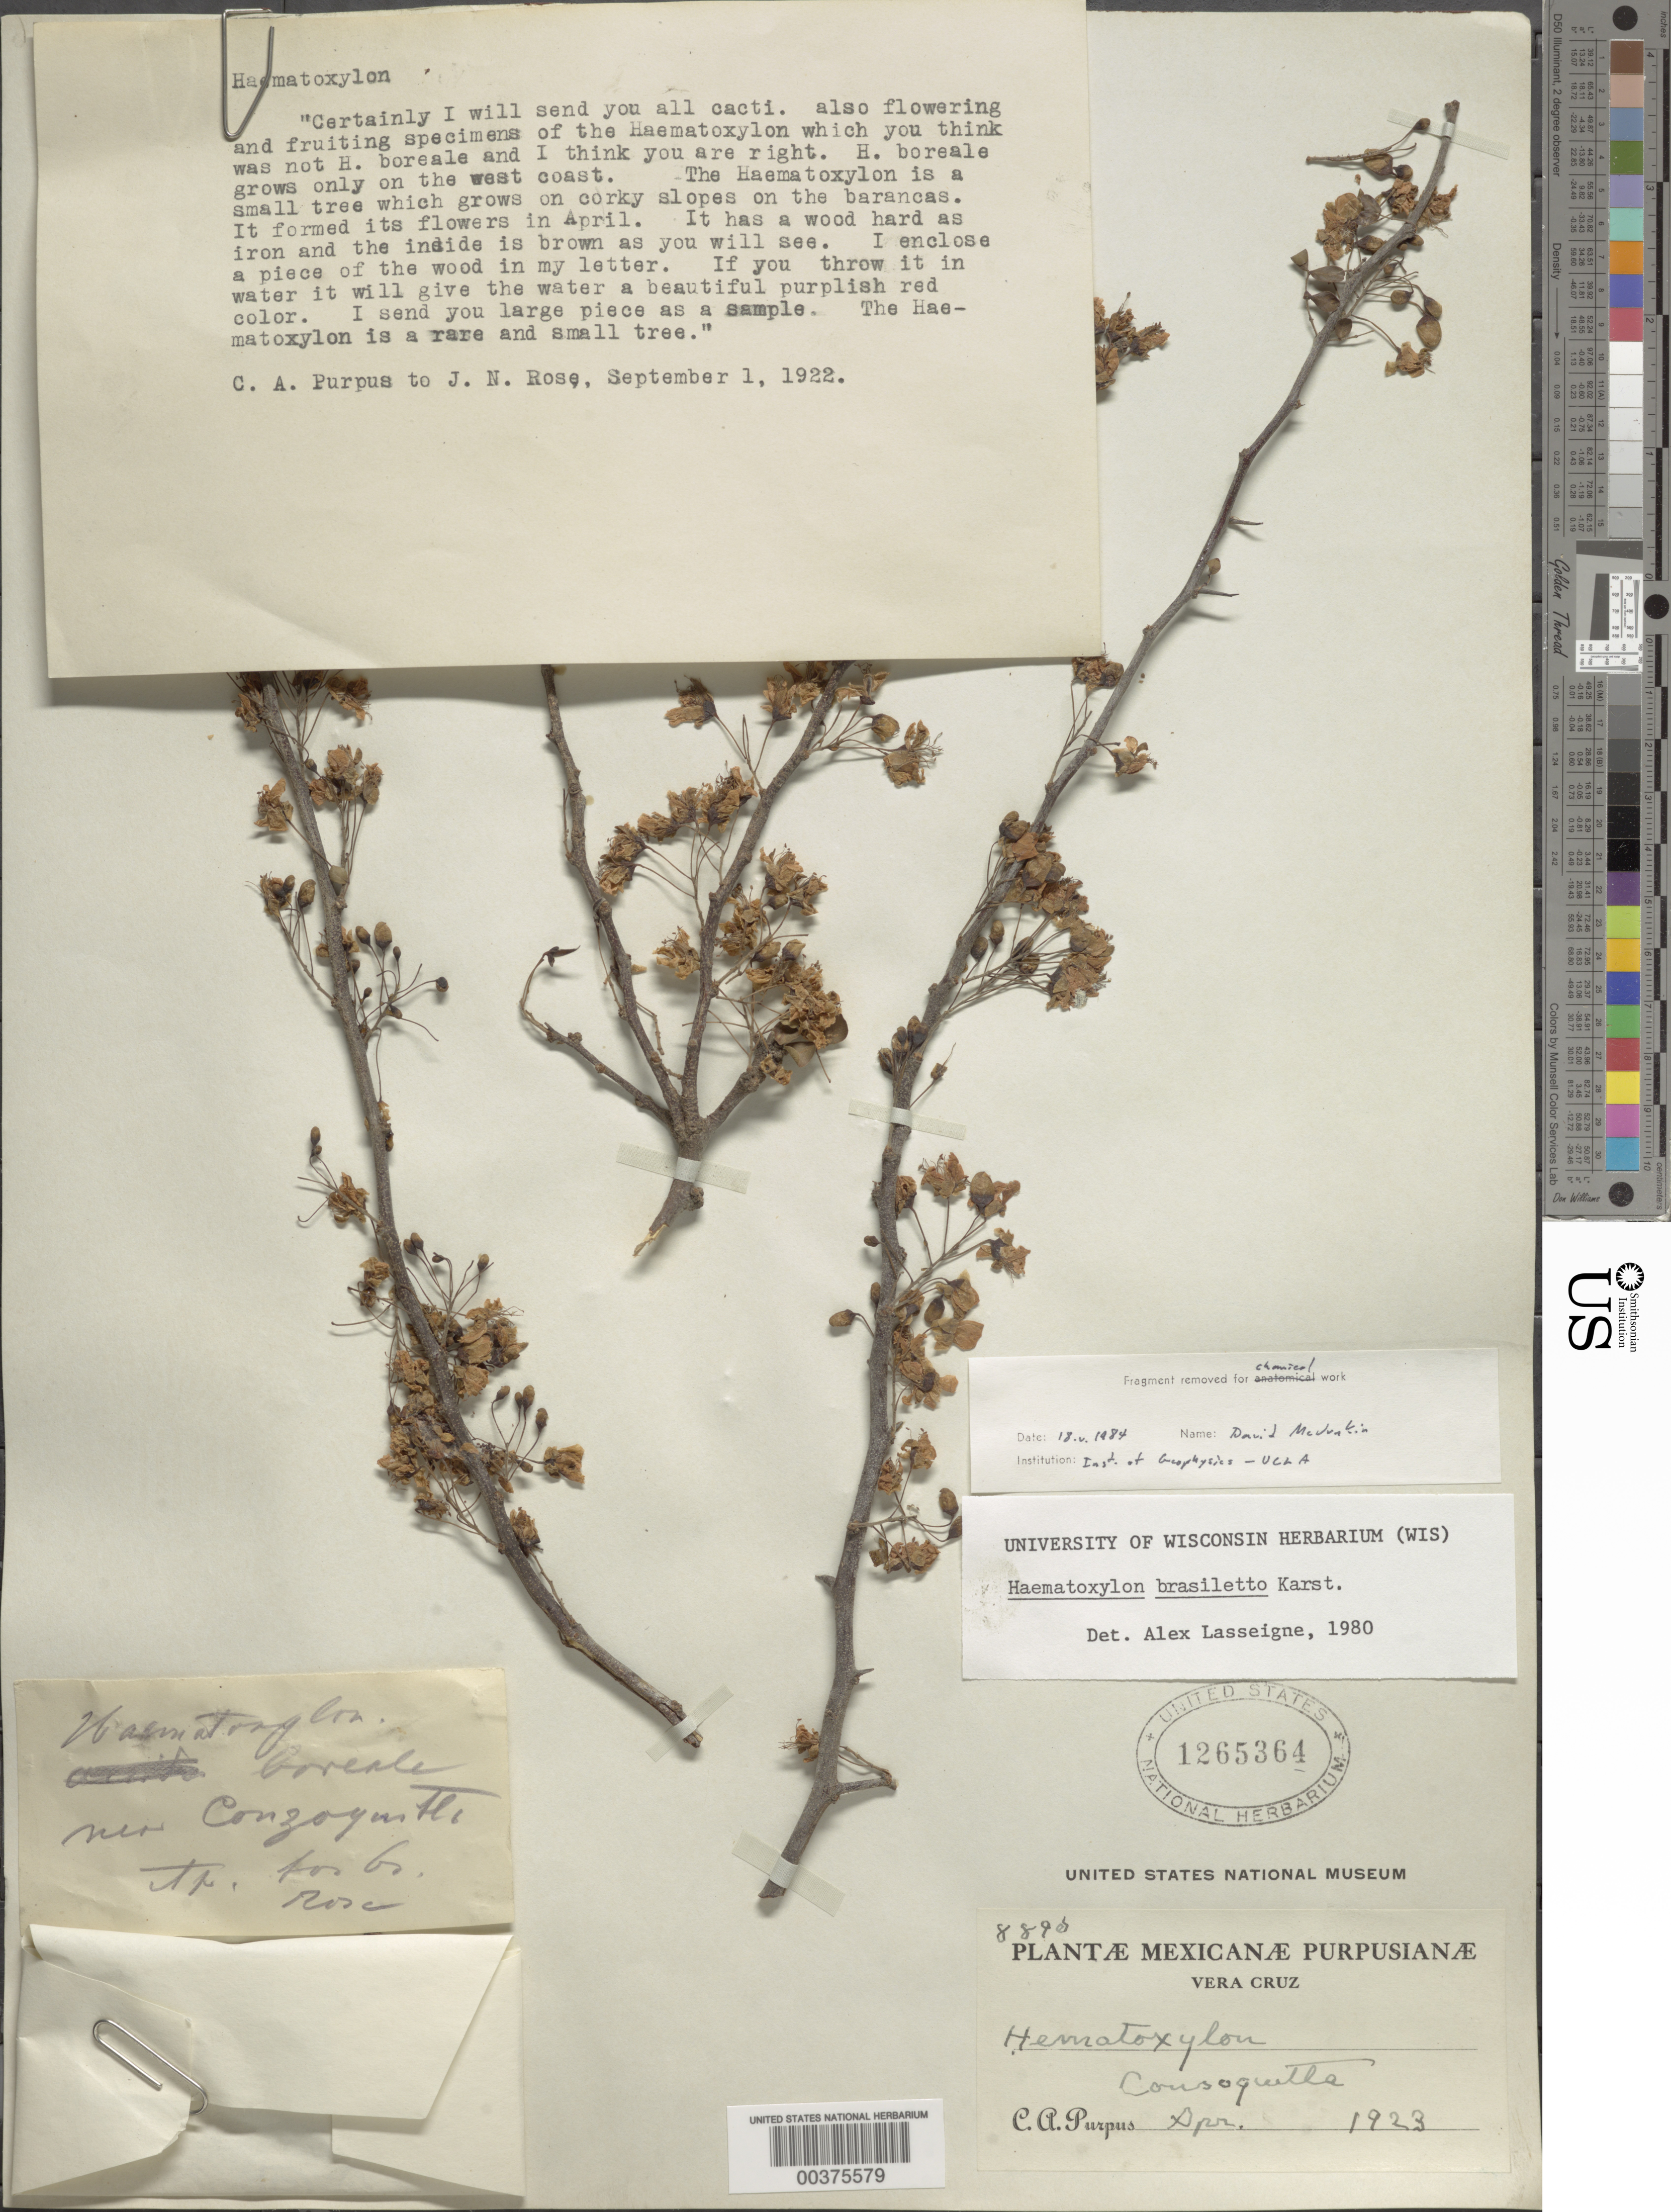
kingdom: Plantae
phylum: Tracheophyta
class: Magnoliopsida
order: Fabales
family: Fabaceae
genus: Haematoxylum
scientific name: Haematoxylum brasiletto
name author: H. Karst.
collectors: C. A. Purpus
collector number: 8895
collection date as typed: Apr 1923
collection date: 1923-04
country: Mexico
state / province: Veracruz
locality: Near conzoyuntl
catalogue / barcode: US 1265364